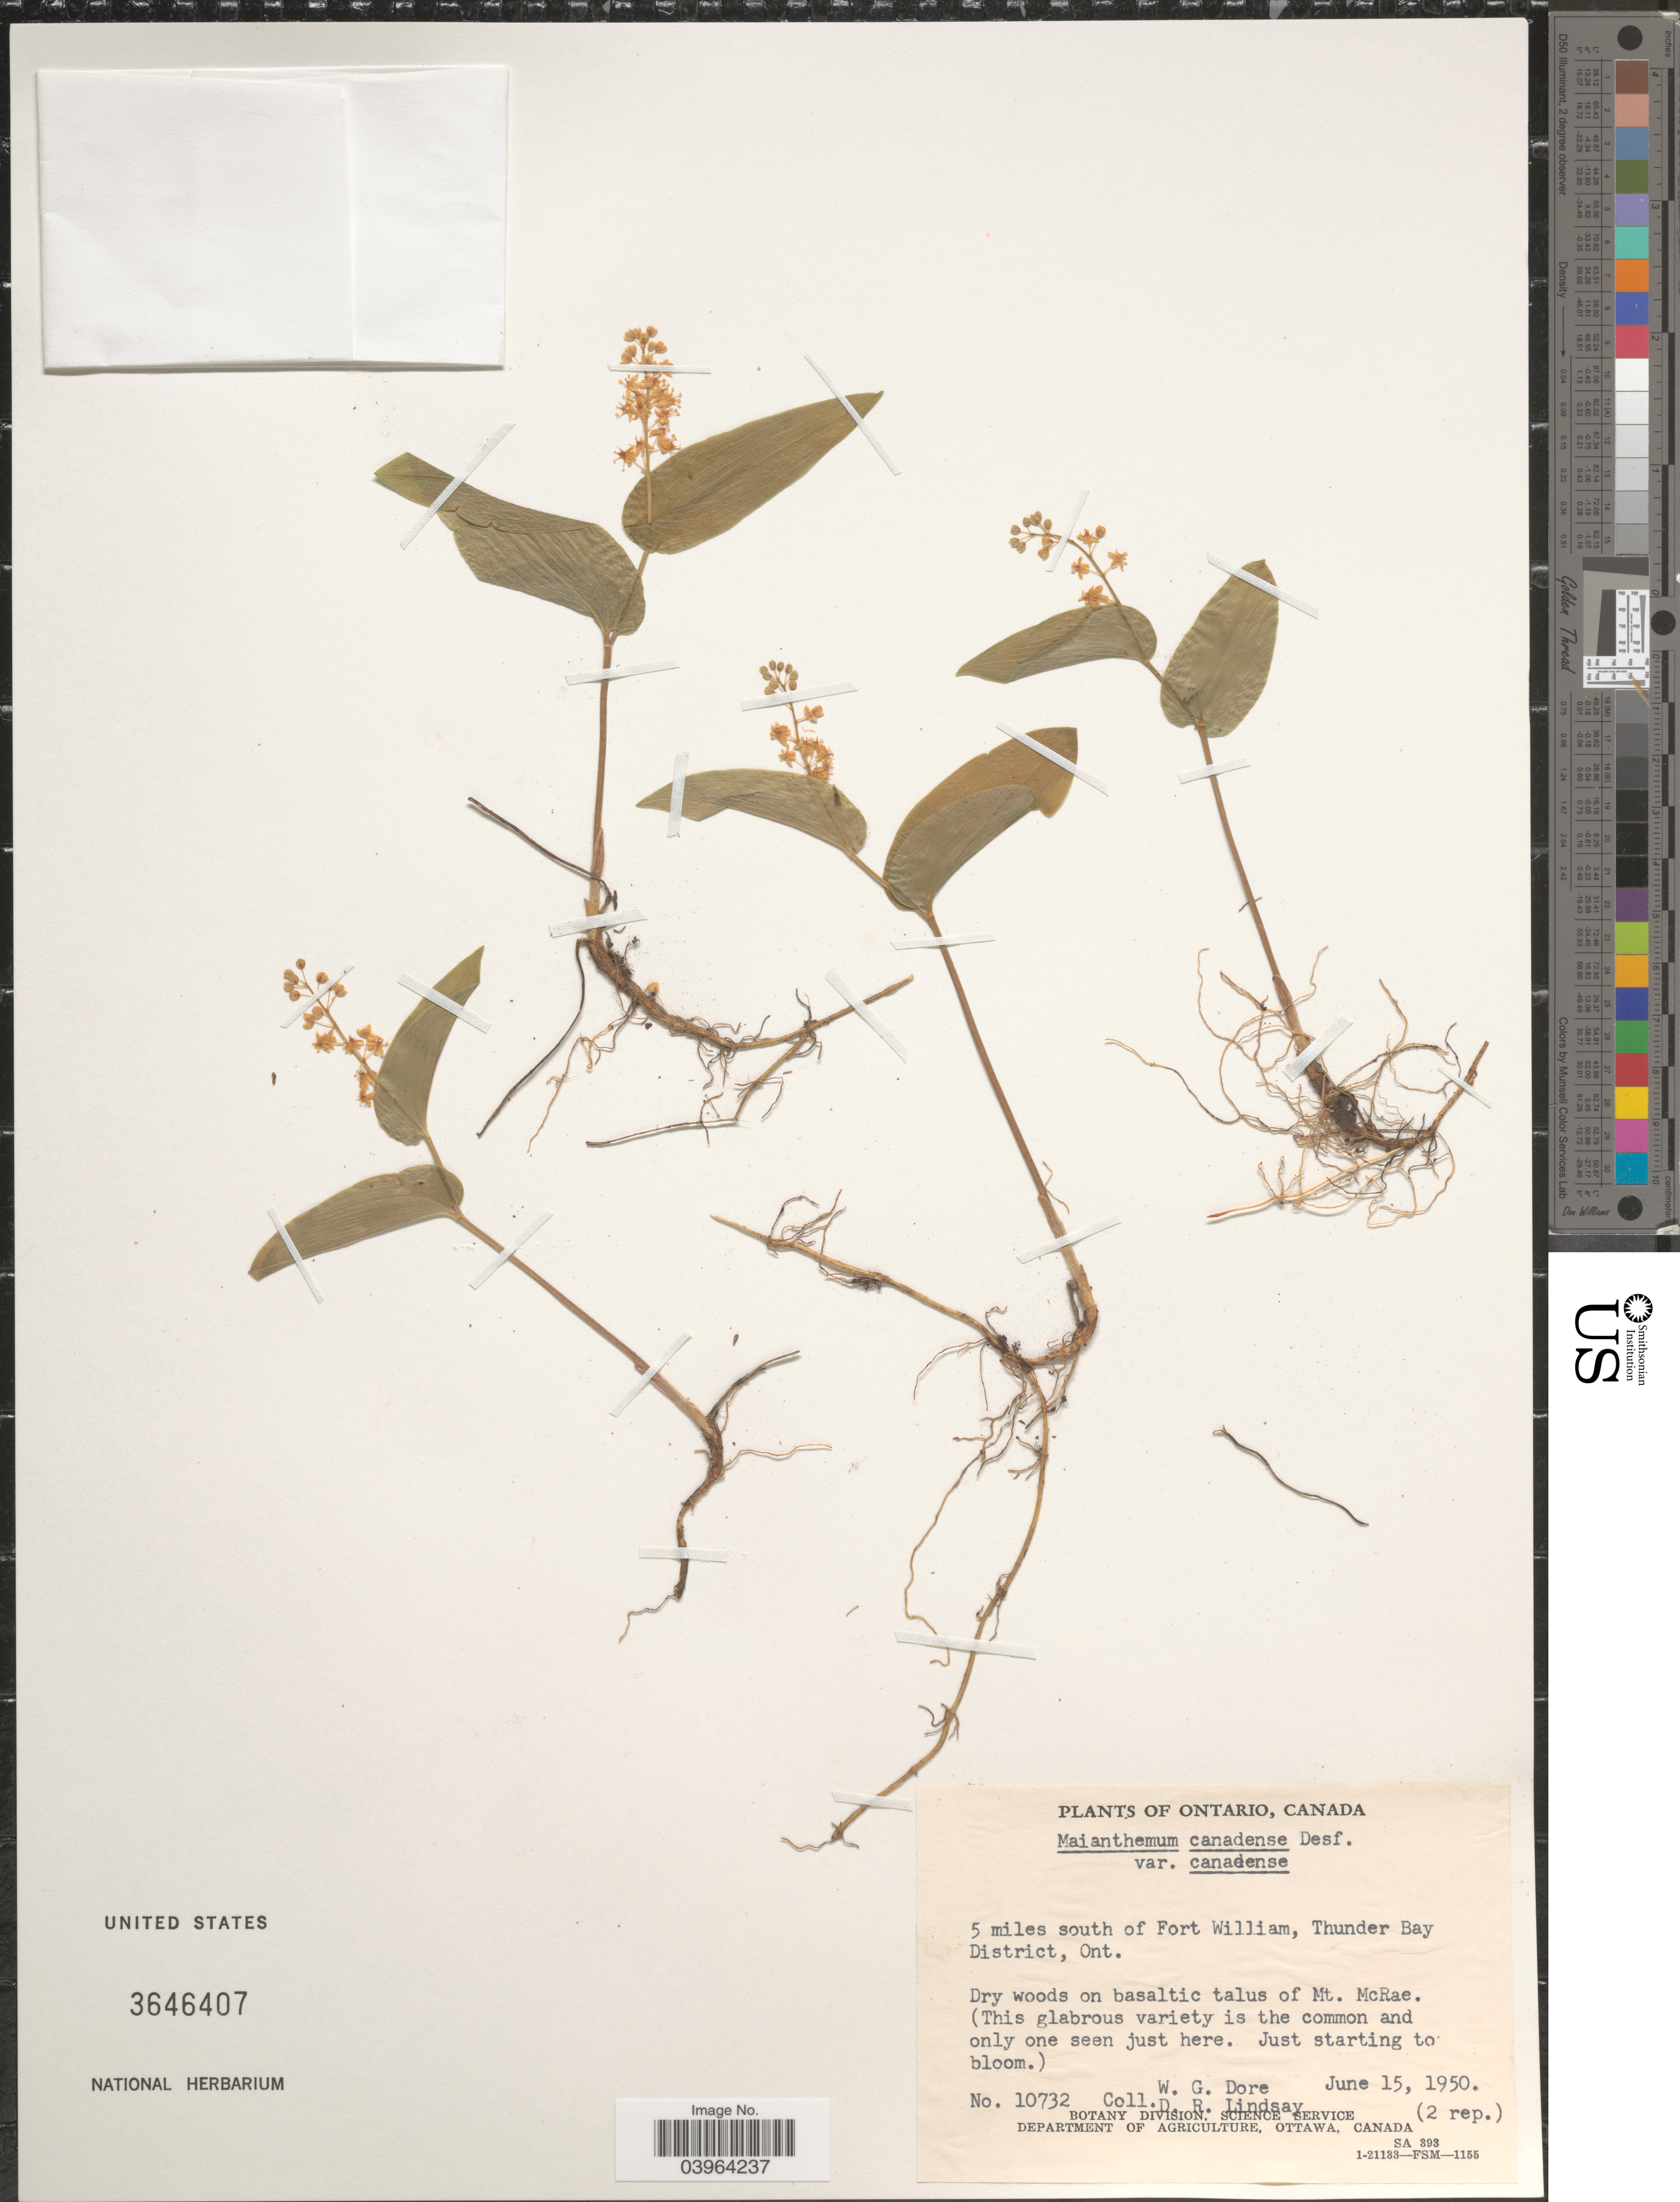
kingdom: Plantae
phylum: Tracheophyta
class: Liliopsida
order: Asparagales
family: Asparagaceae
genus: Maianthemum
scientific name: Maianthemum canadense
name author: Desf.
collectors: W. Dore & D. Lindsay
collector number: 10732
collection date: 1950-06-15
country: Canada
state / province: Ontario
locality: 5 miles south of Fort William, Thunder Bay District. Dry woods on basaltic talus of McRae.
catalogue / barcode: US 3646407